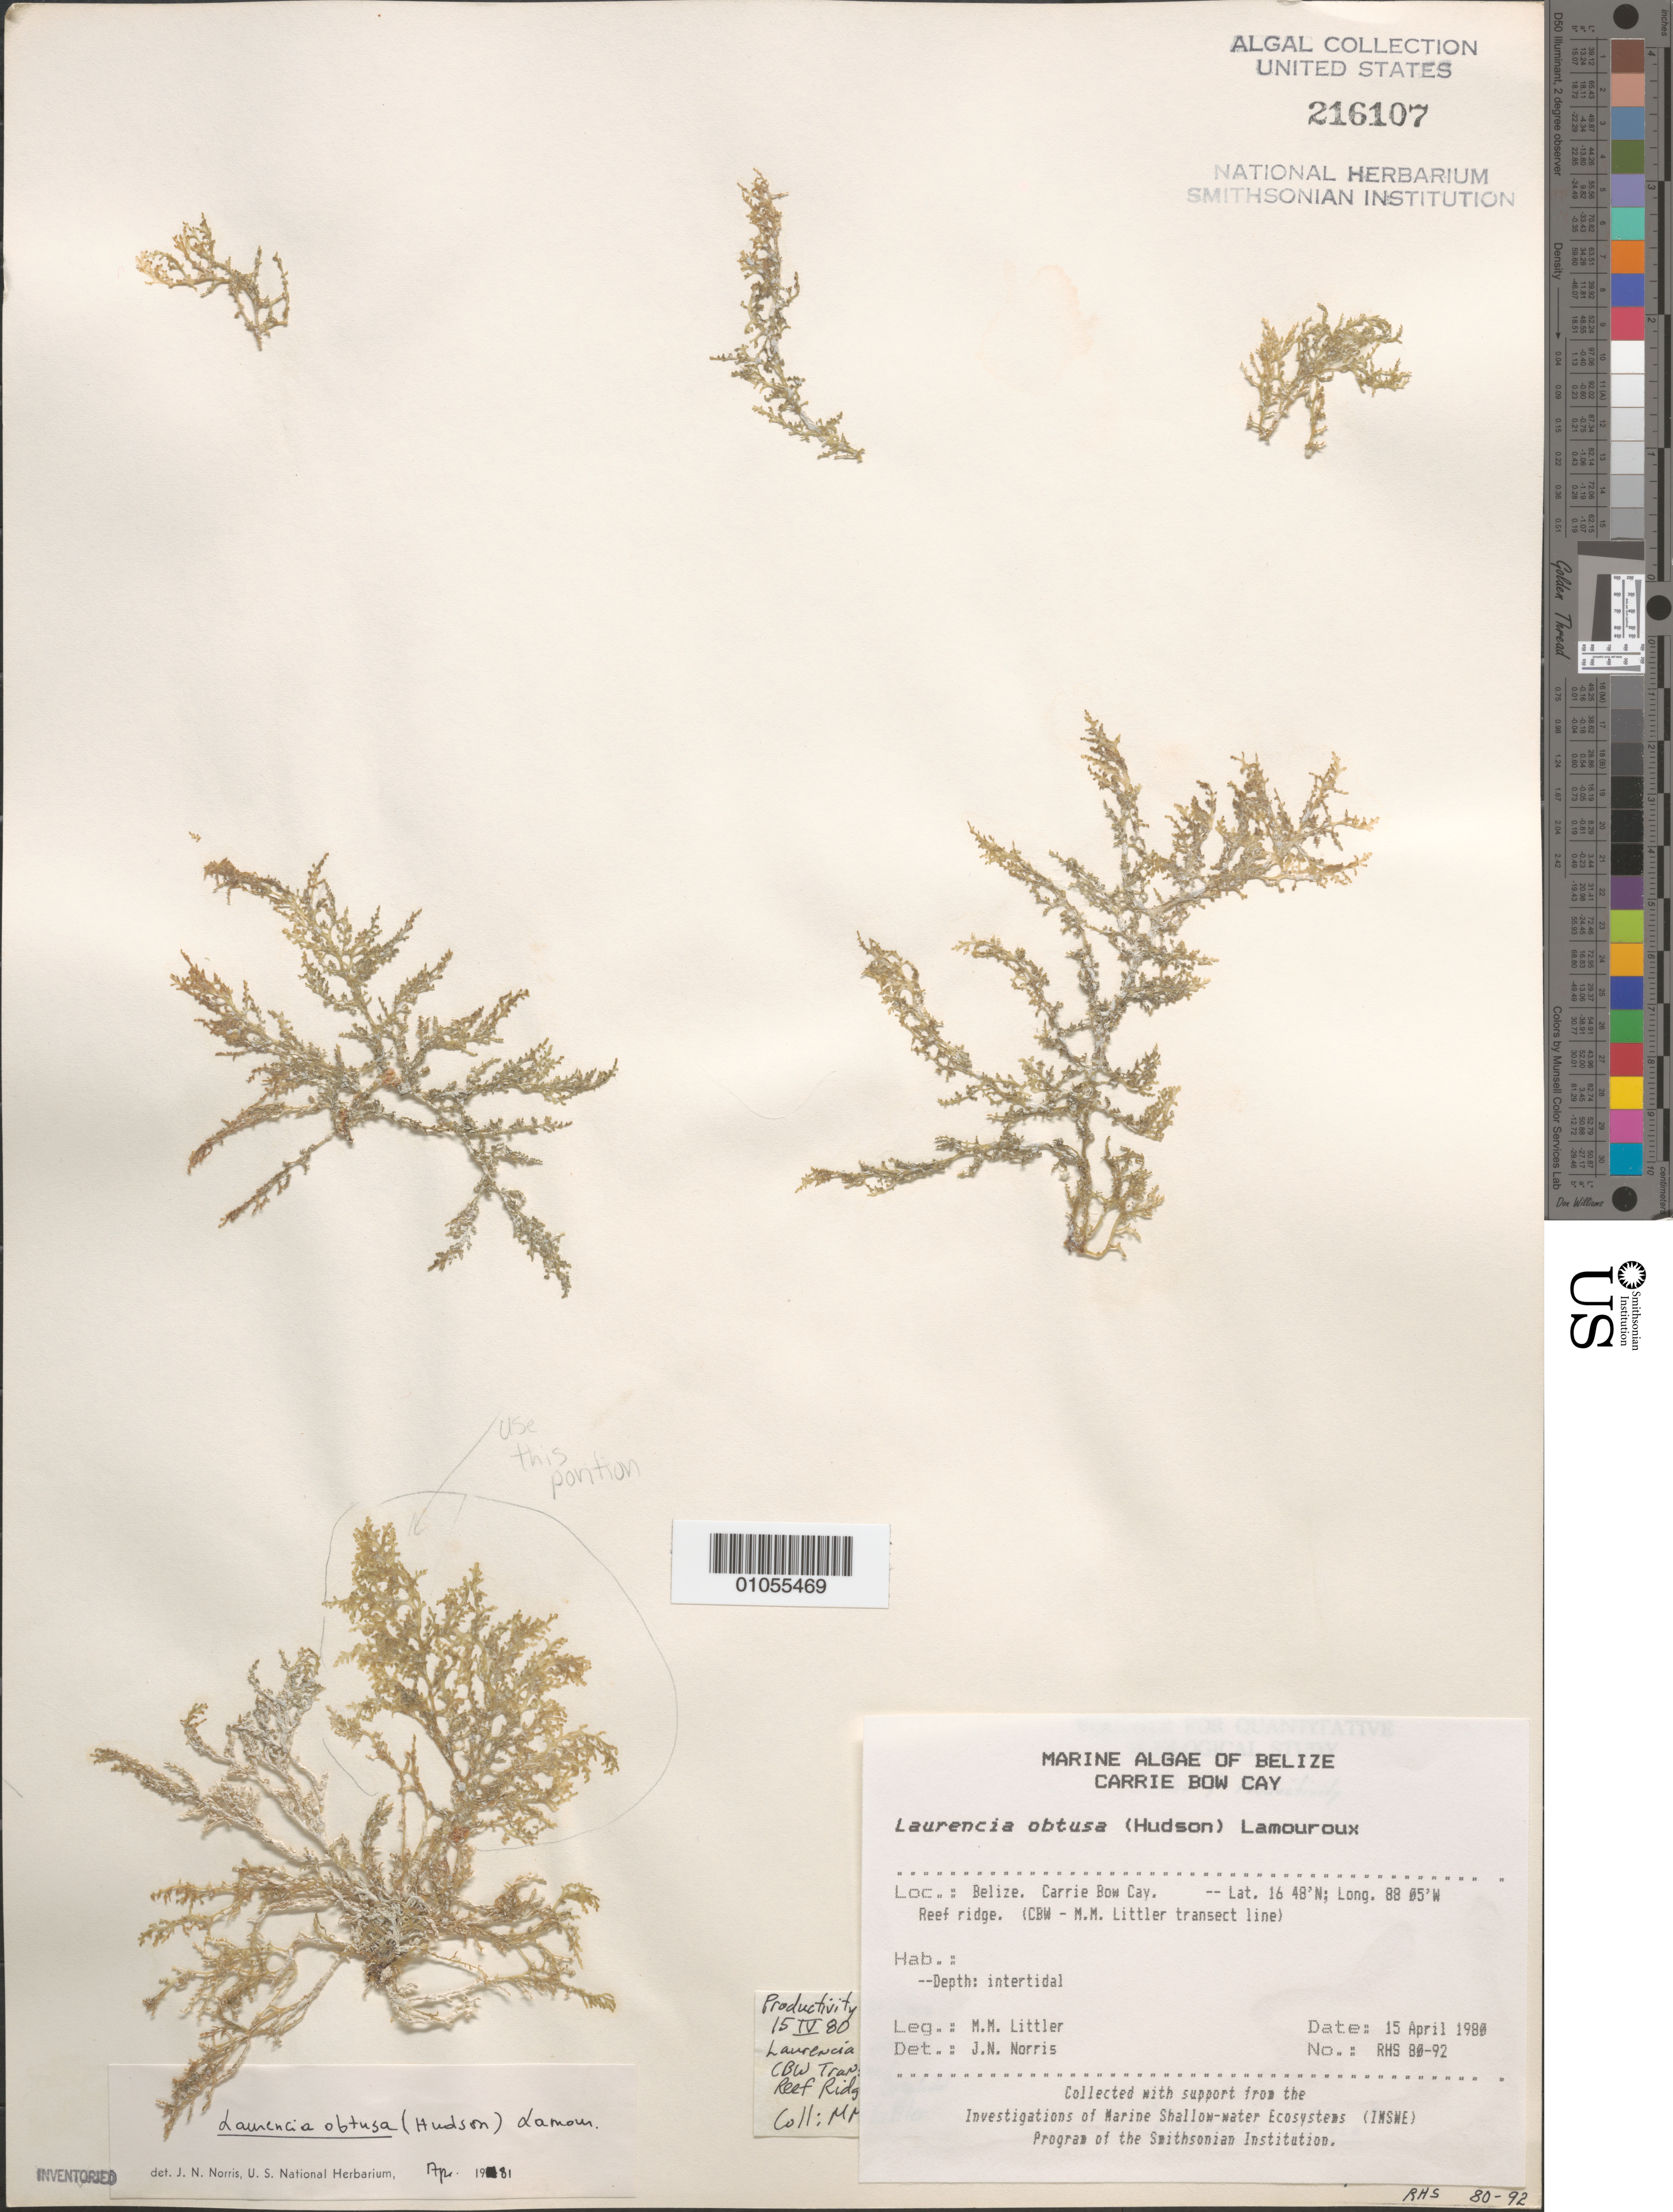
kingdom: Plantae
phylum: Rhodophyta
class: Florideophyceae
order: Ceramiales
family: Rhodomelaceae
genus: Laurencia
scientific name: Laurencia obtusa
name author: (Huds.) J.V.Lamouroux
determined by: Norris, James N.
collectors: M. M. Littler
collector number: RHS 80-92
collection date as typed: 15 Apr 1980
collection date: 1980-04-15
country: Belize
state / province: Stann Creek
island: Carrie Bow Cay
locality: Reef ridge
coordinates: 16 48'N, 88 05'W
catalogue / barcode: US 216107